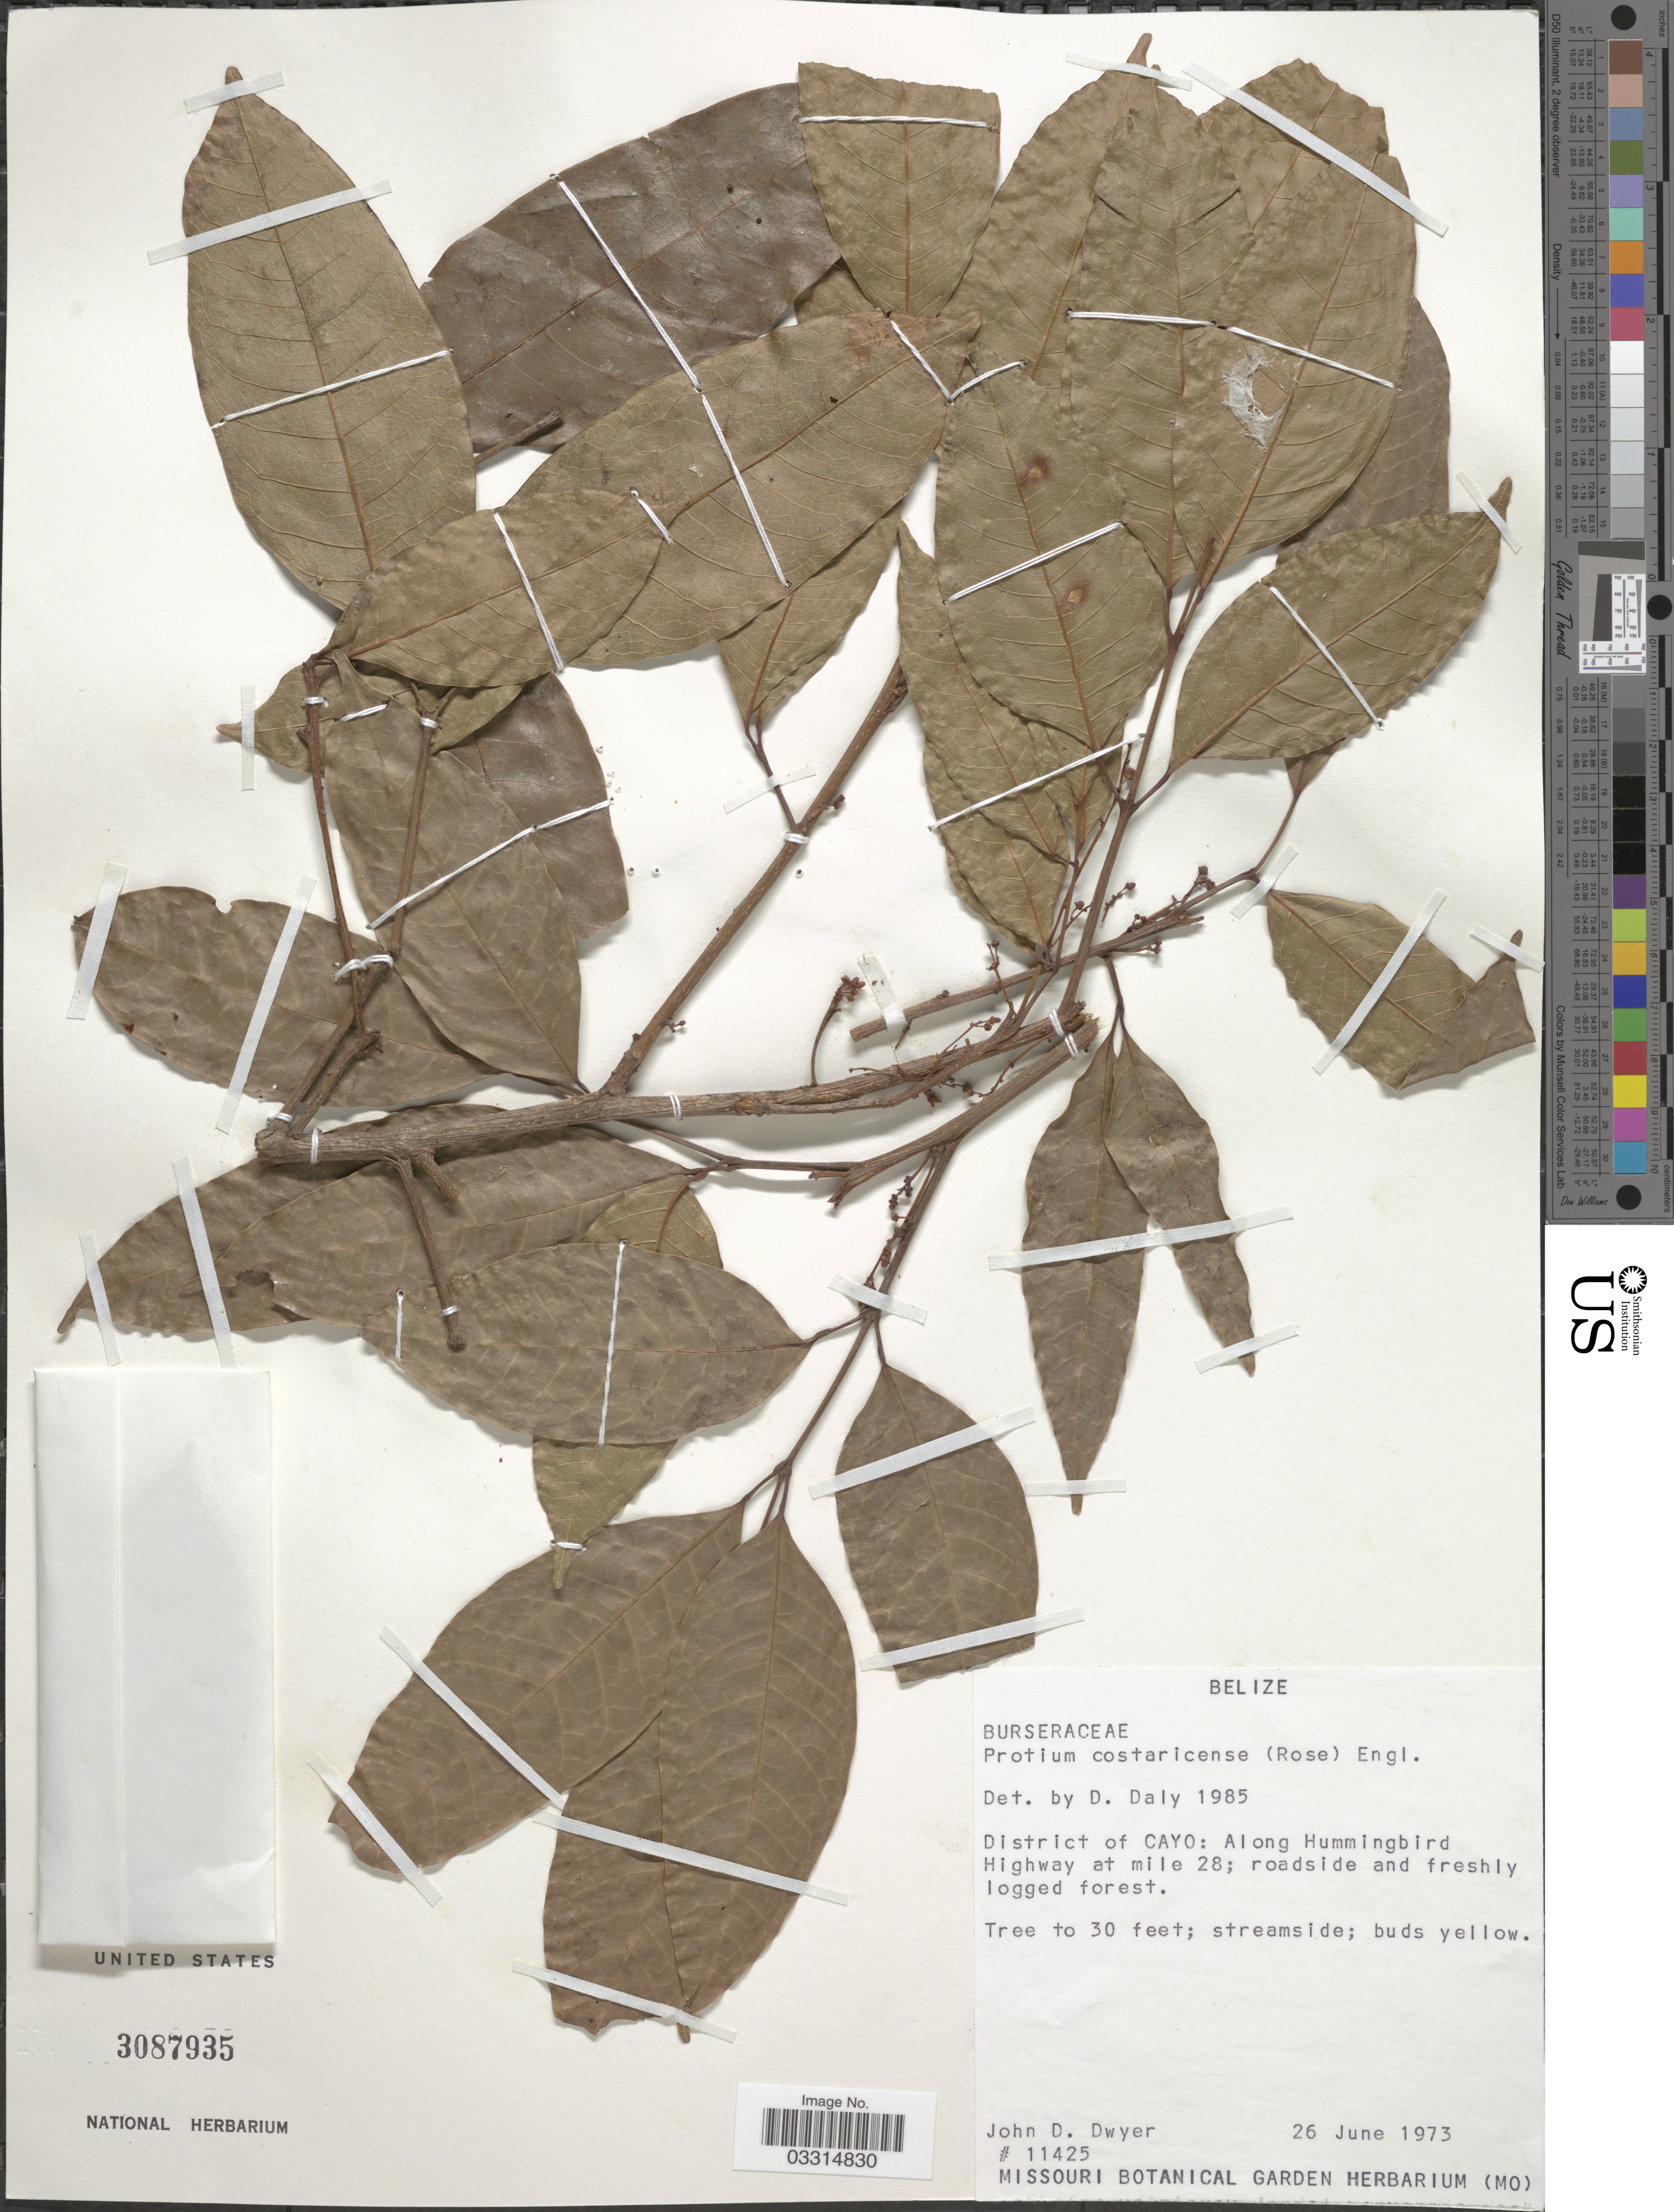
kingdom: Plantae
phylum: Tracheophyta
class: Magnoliopsida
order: Sapindales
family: Burseraceae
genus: Protium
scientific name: Protium confusum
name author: (Rose) Pittier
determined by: Pool, A., (MO), Missouri Botanical Garden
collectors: J. D. Dwyer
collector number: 11425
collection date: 1973-06-26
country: Belize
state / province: Cayo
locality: District of Cayo: Along Hummingbird Highway at mile 28.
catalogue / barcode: US 3087935